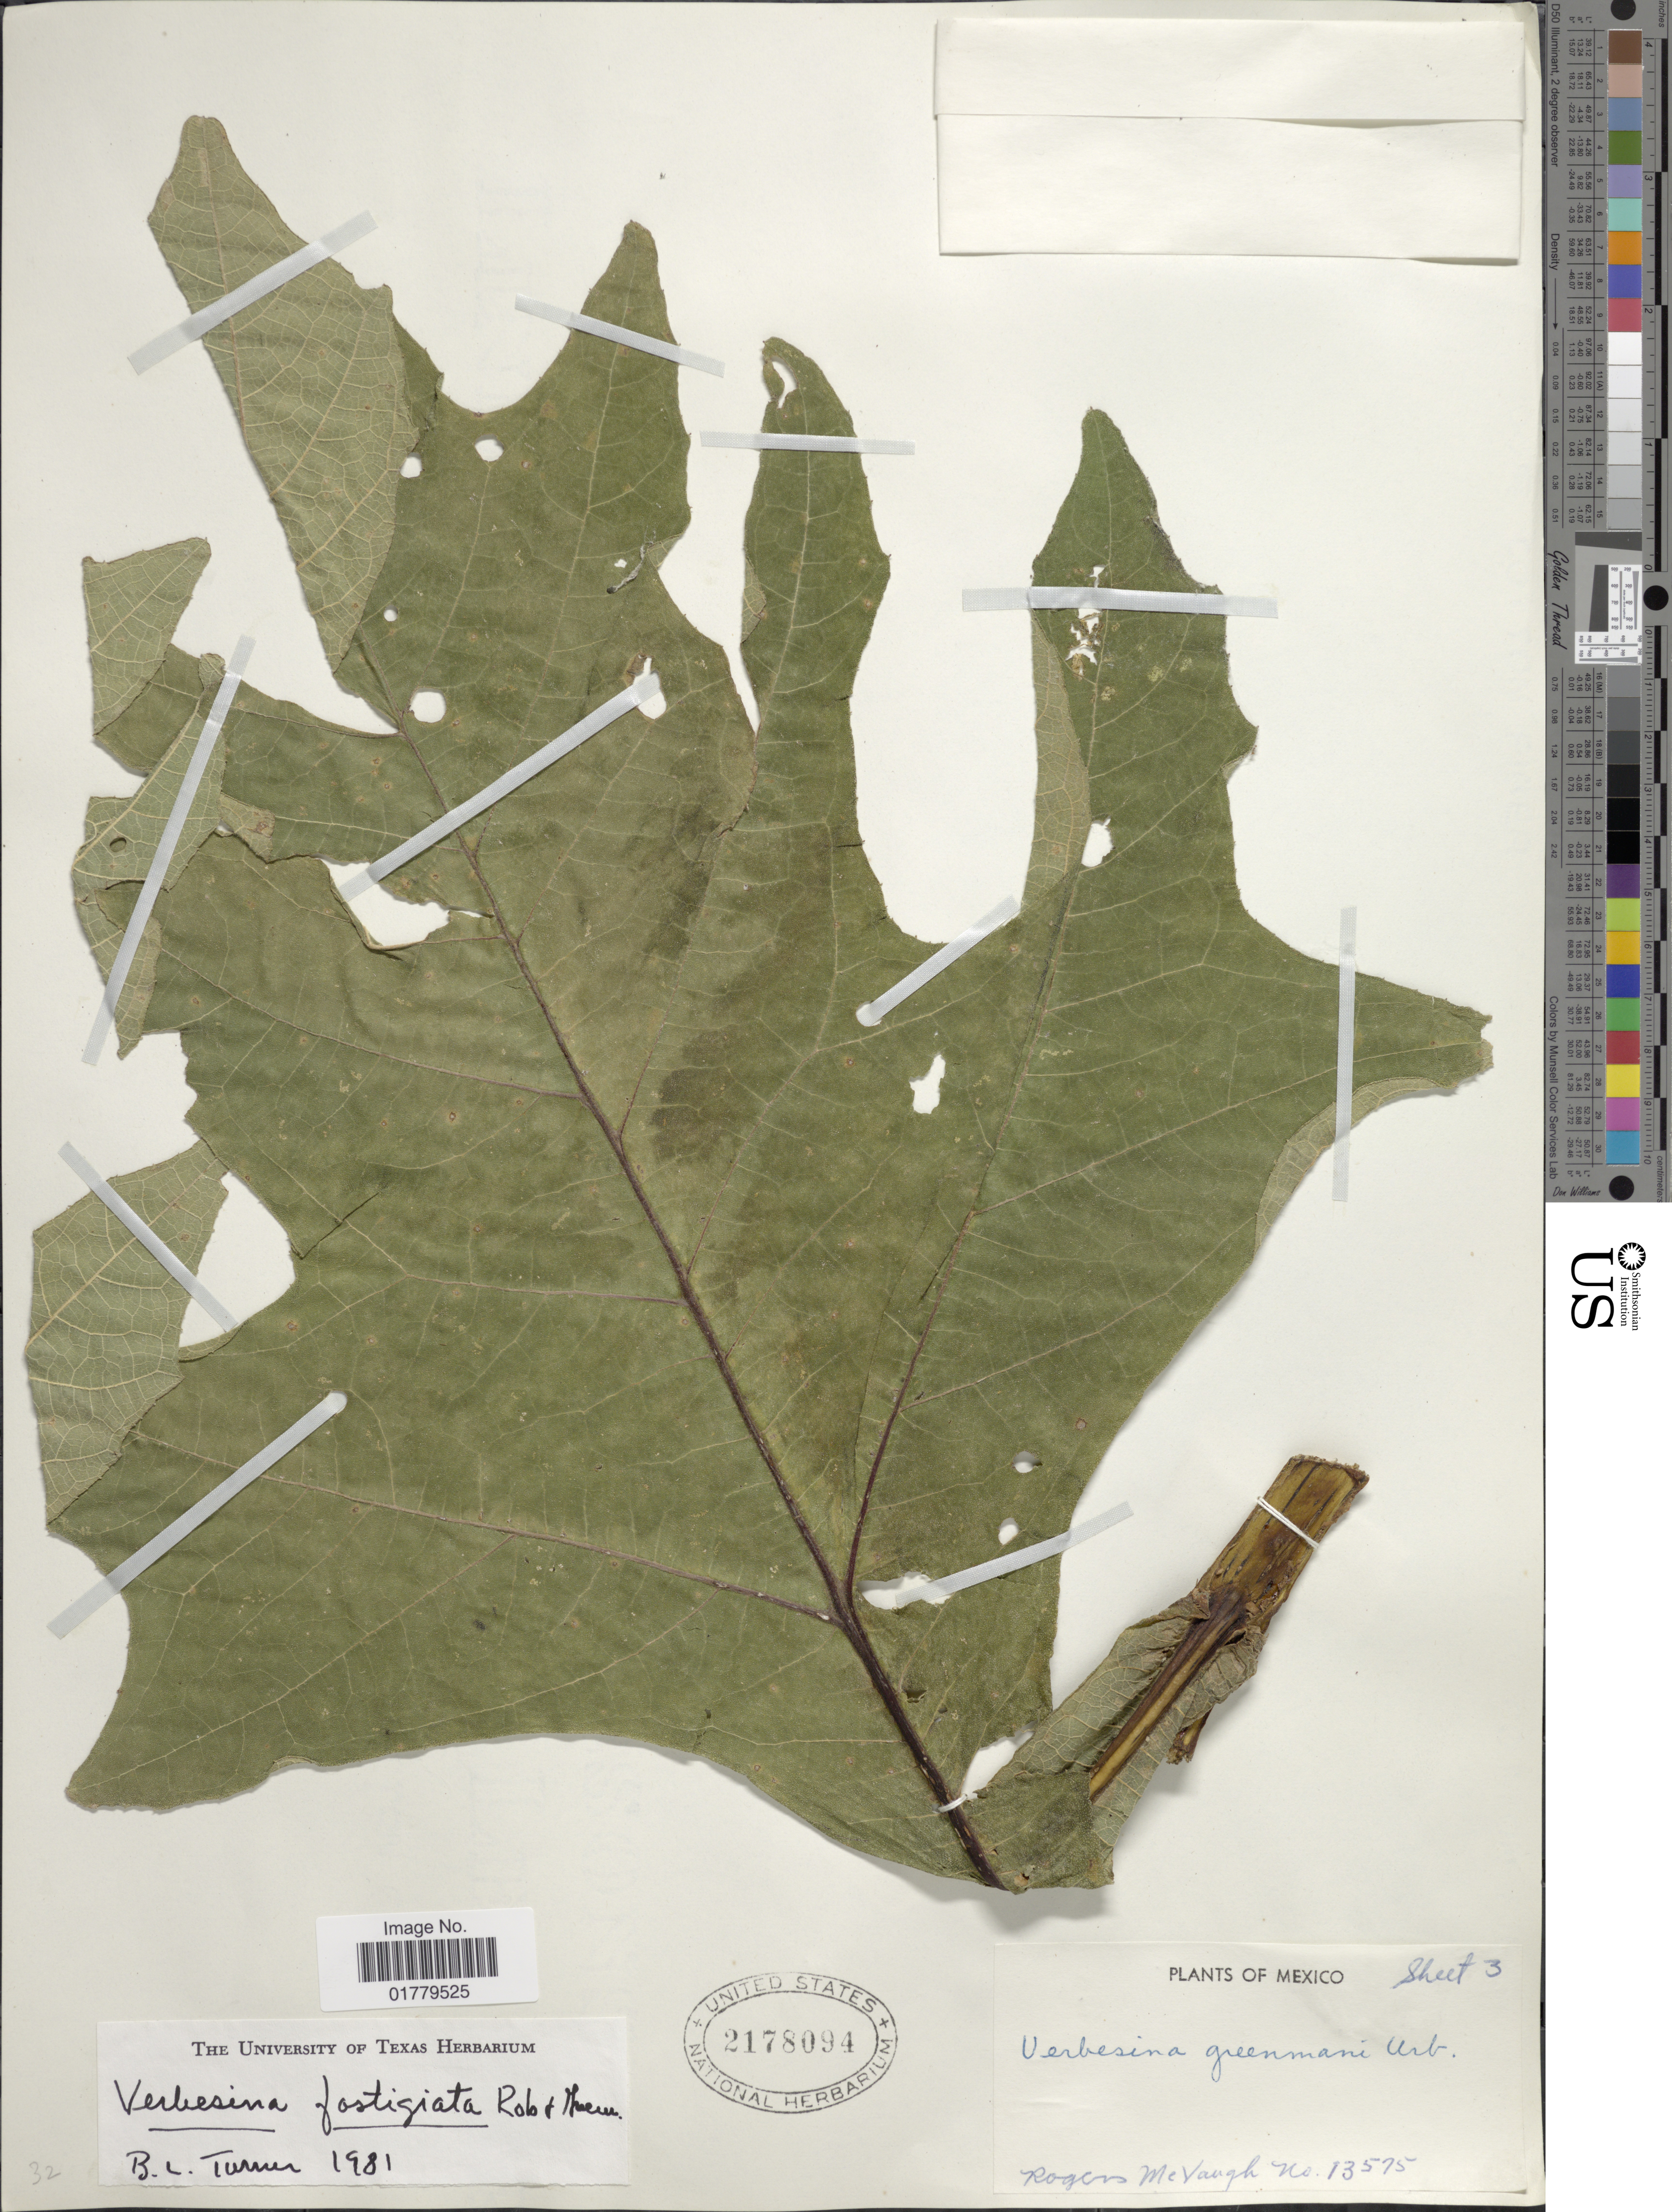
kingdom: Plantae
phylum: Tracheophyta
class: Magnoliopsida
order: Asterales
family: Asteraceae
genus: Verbesina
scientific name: Verbesina fastigiata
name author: B.L. Rob. & Greenm.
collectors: R. McVaugh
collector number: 13575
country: Mexico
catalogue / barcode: US 2178094